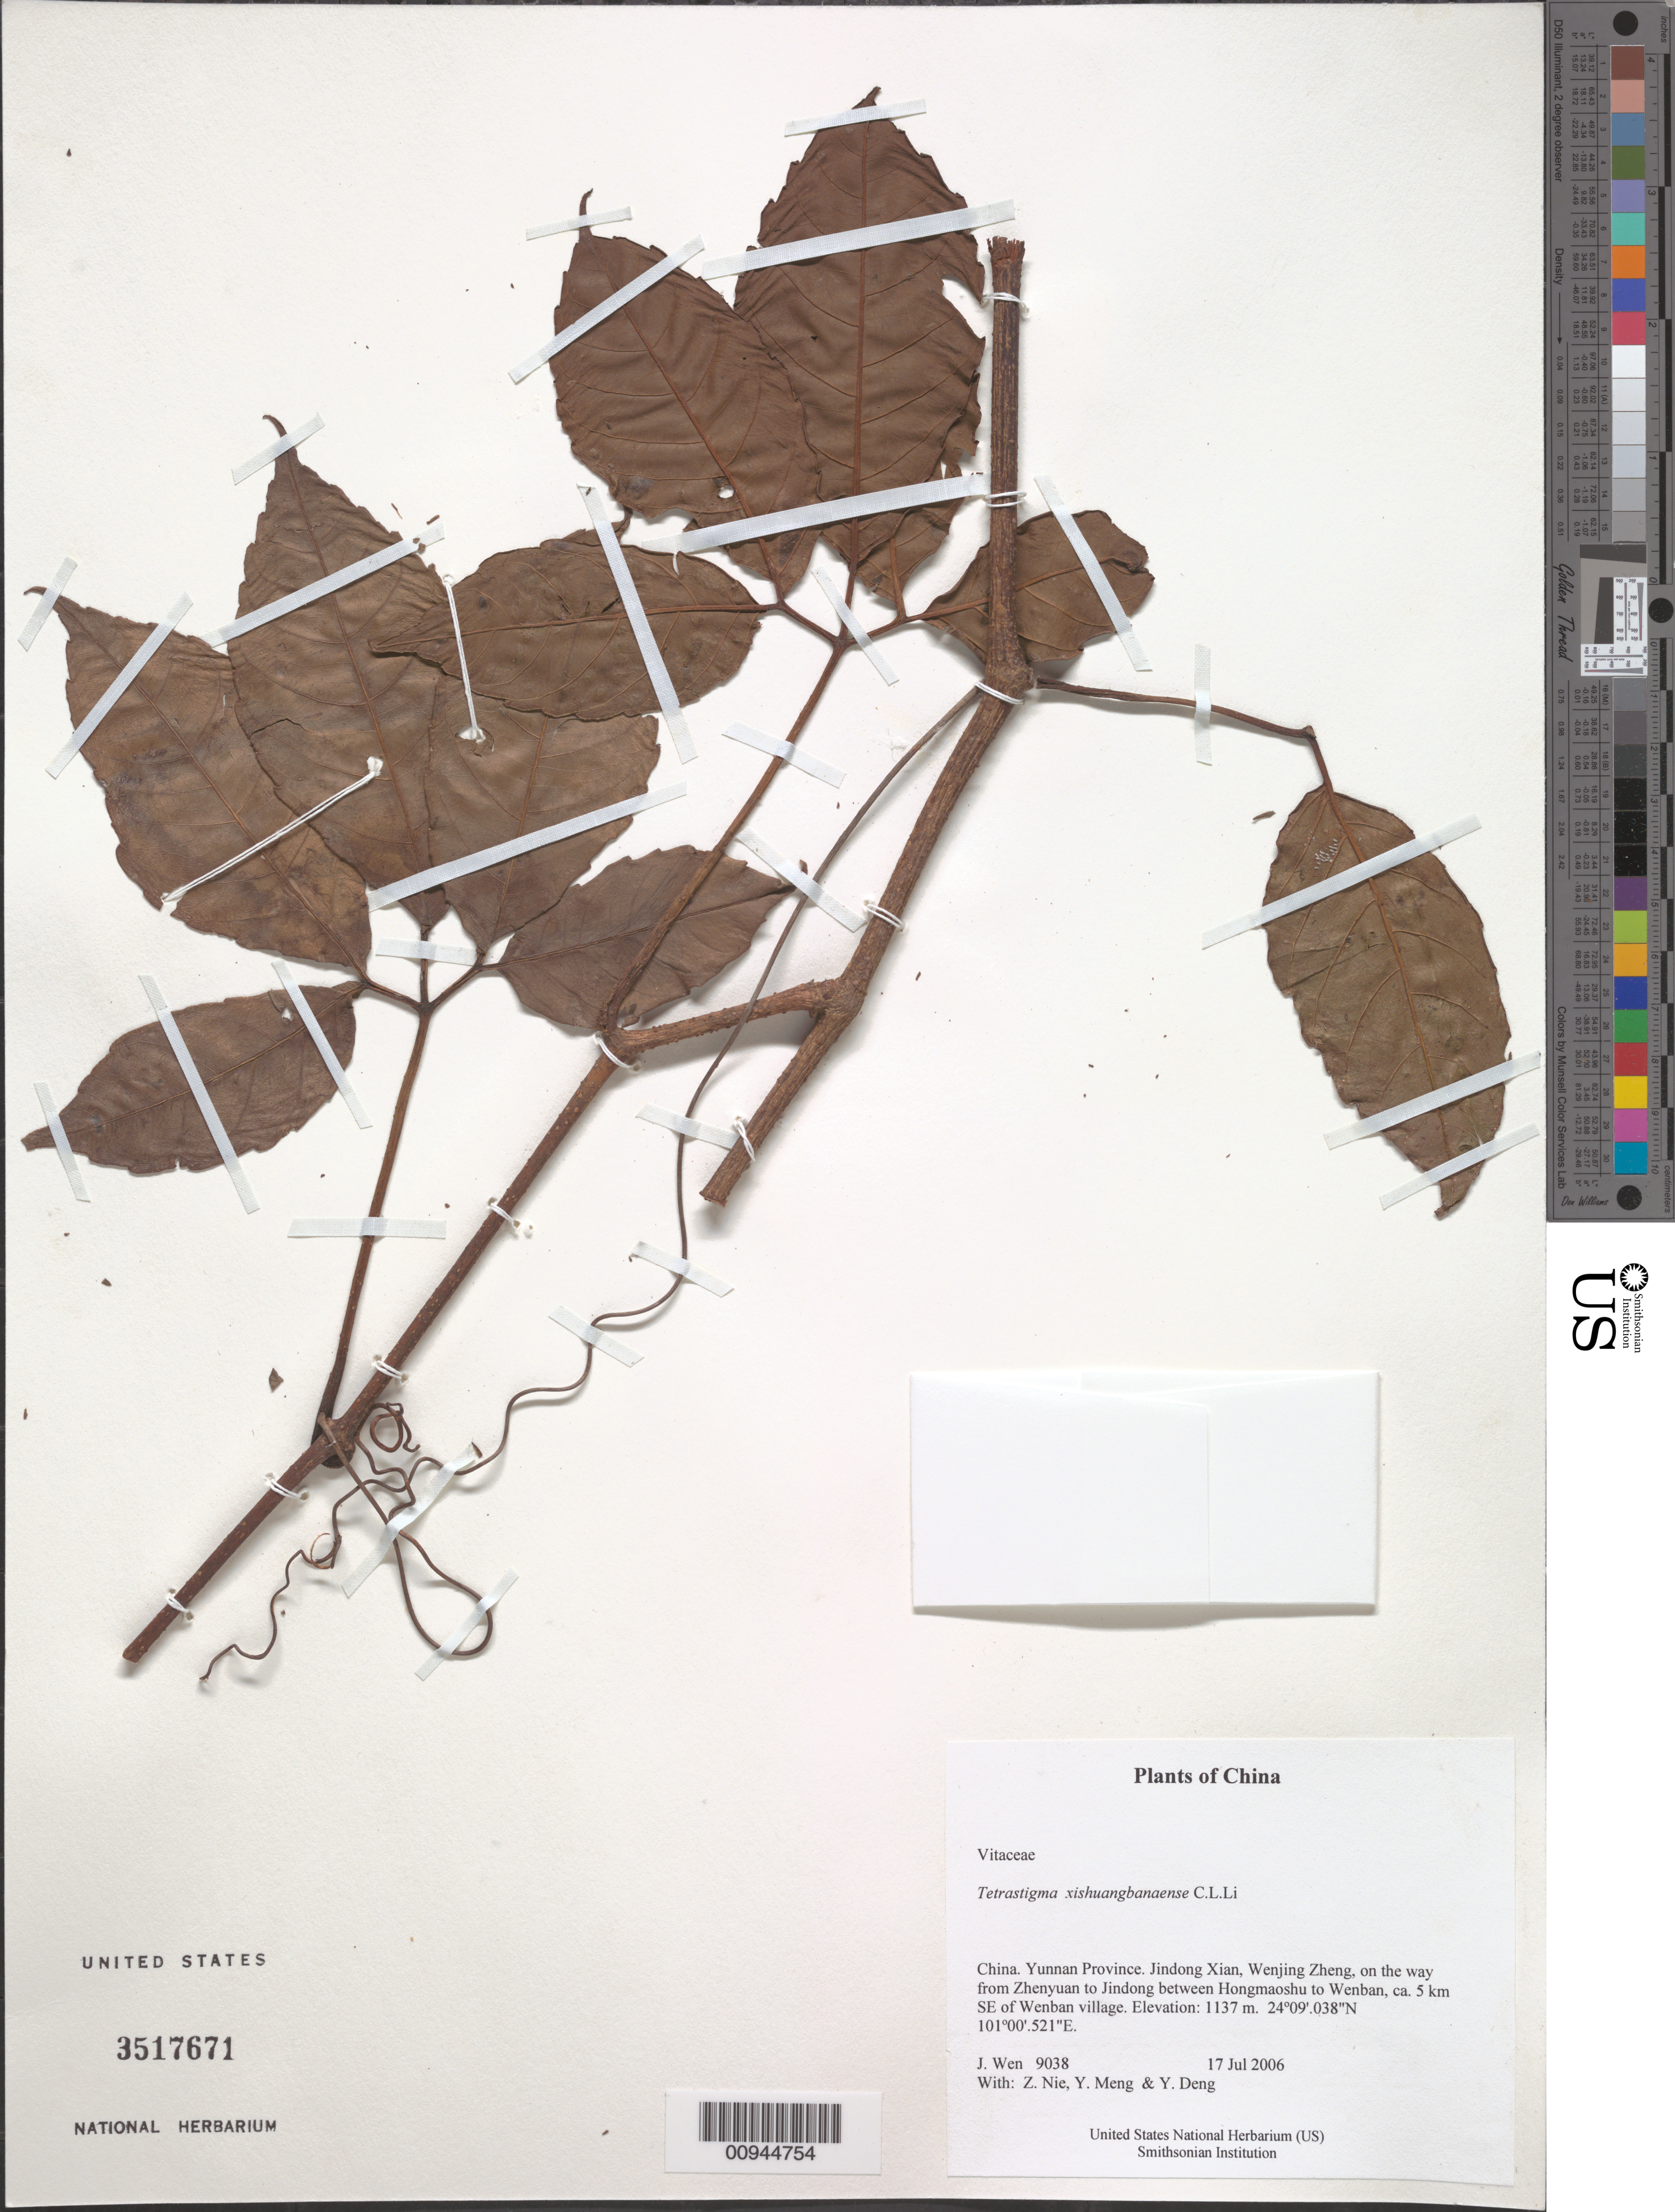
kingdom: Plantae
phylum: Tracheophyta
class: Magnoliopsida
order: Vitales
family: Vitaceae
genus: Tetrastigma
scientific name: Tetrastigma xishuangbannaense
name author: C.L. Li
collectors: J. Wen, Z. Nie, Y. Meng & Y. Deng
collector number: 9038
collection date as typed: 17 Jul 2006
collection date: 2006-07-17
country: China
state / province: Yunnan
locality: Yunnan Province. Jindong Xian, Wenjing Zheng, on the way from Zhenyuan to Jindong between Hongmaoshu to Wenban, ca. 5 km SE of Wenban village.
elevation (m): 1137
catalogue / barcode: US 3517671